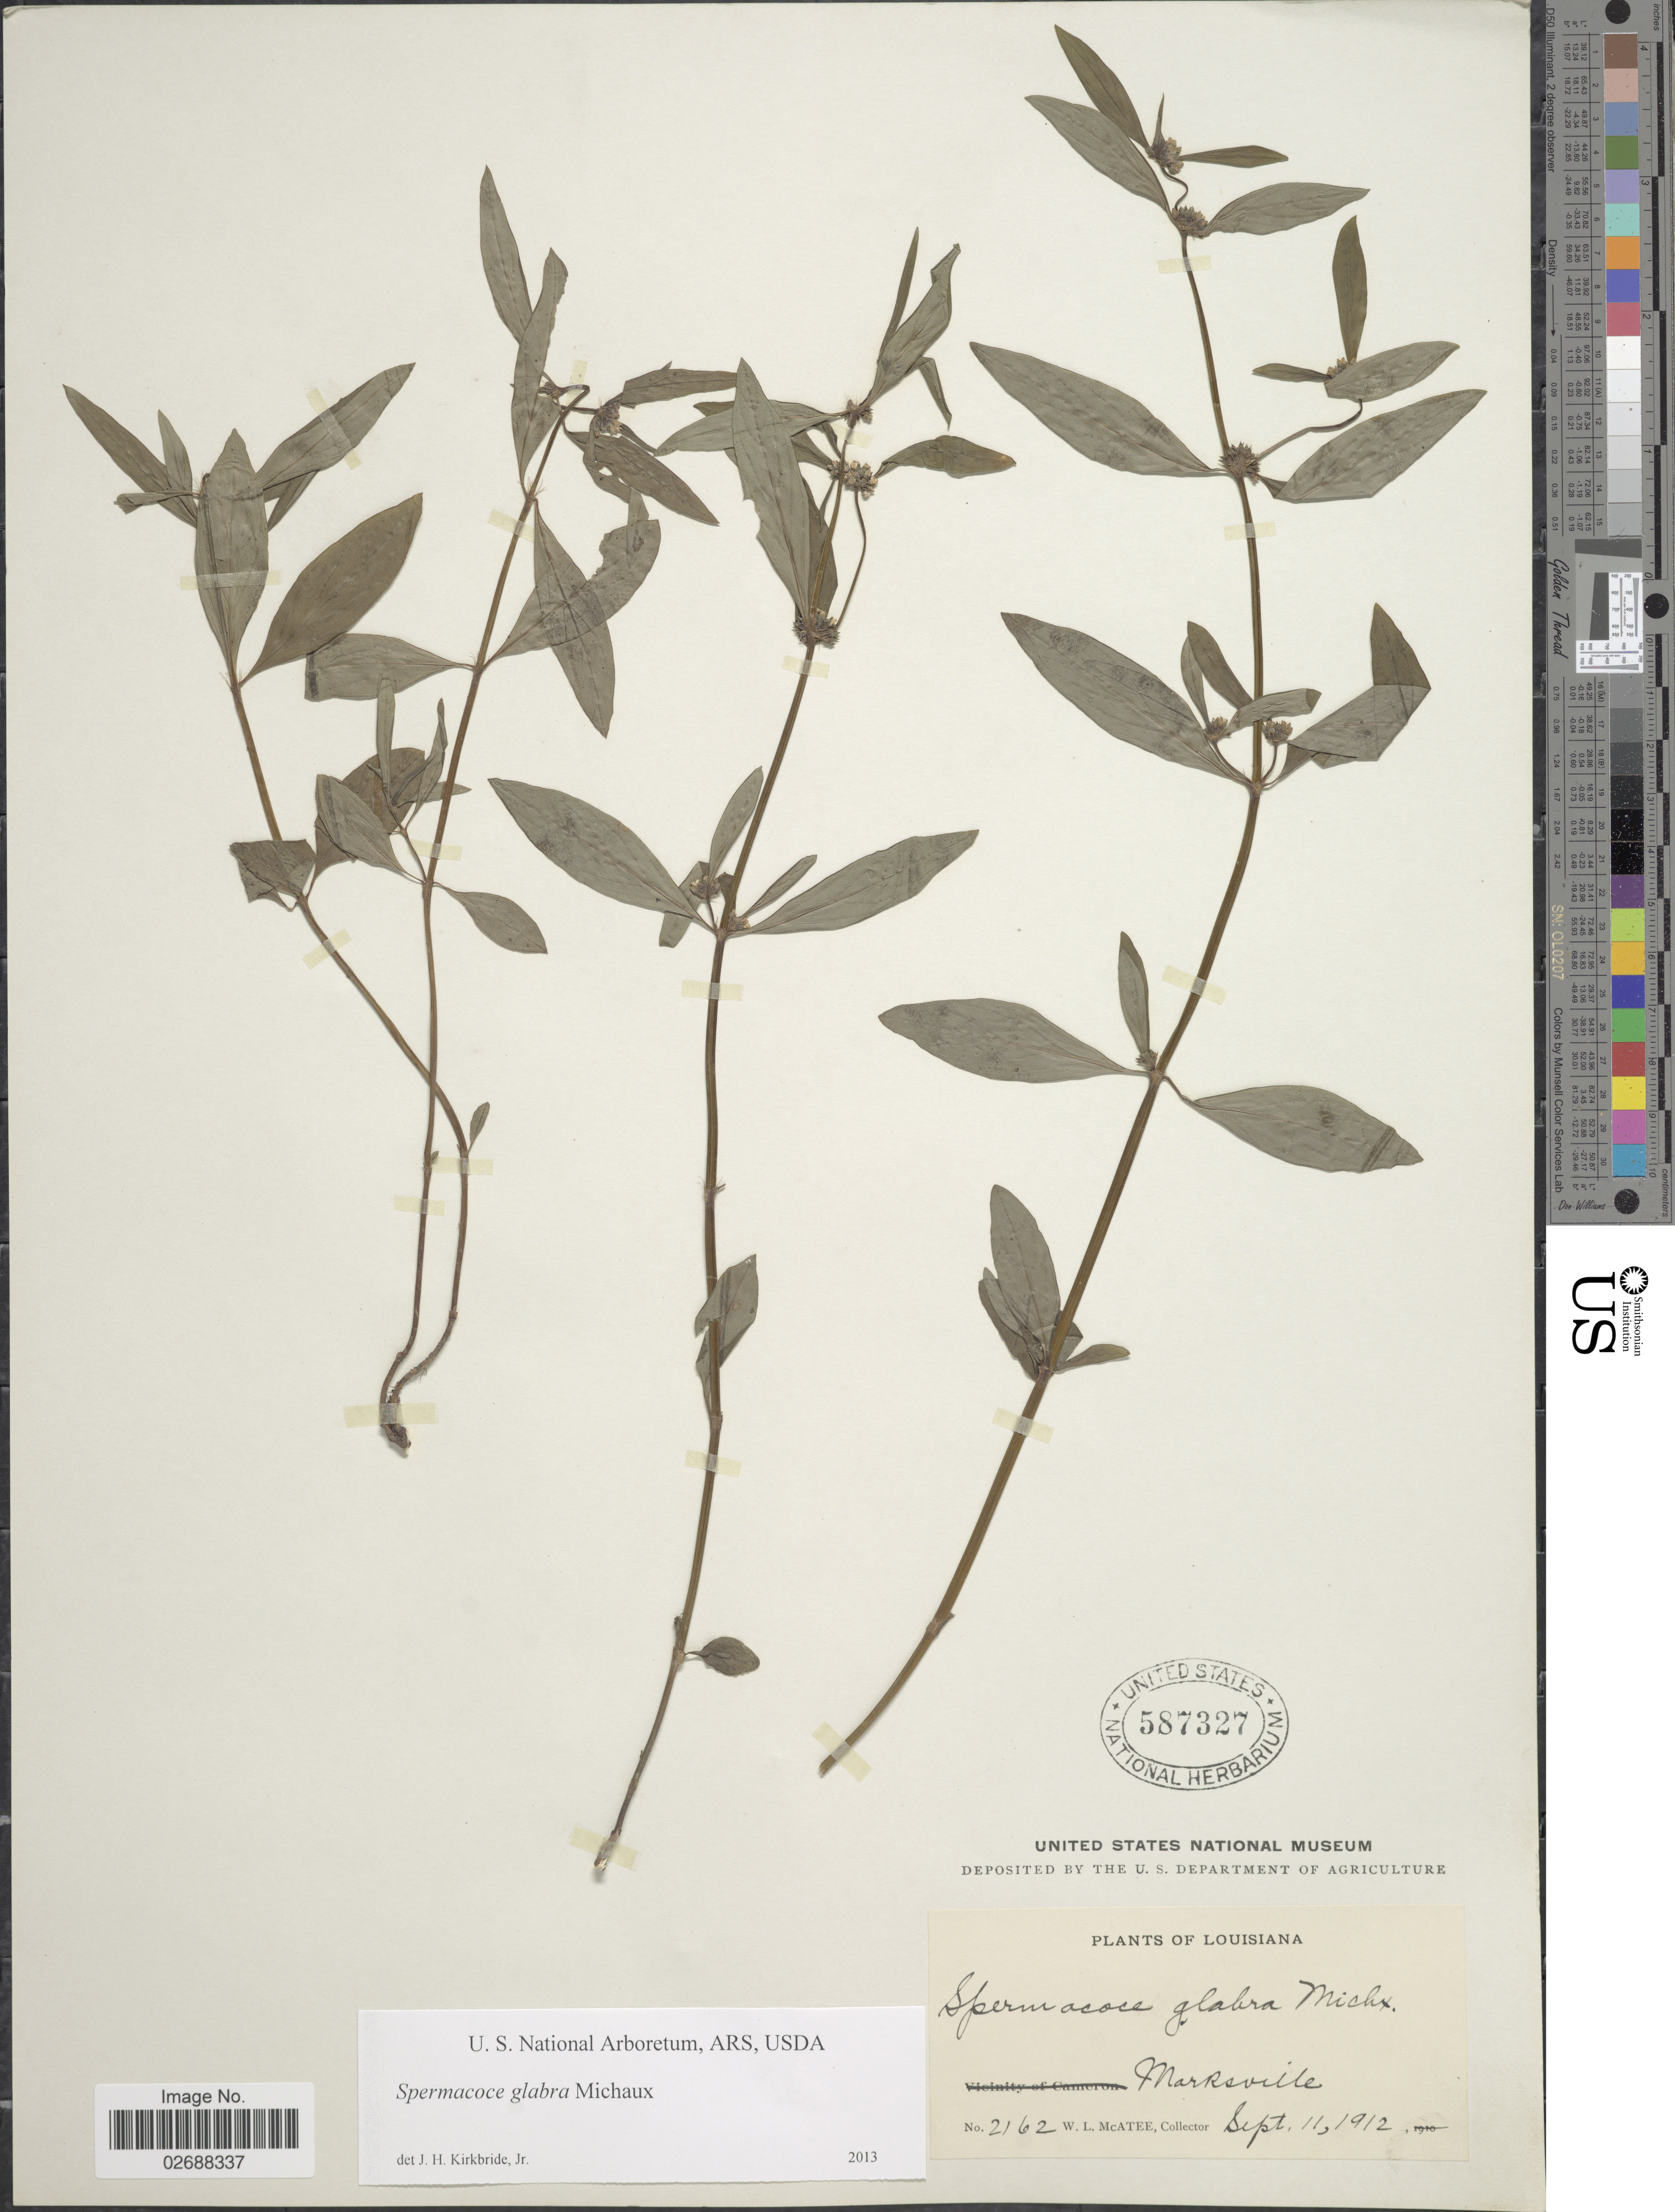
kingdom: Plantae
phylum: Tracheophyta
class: Magnoliopsida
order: Gentianales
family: Rubiaceae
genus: Spermacoce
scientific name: Spermacoce glabra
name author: Michx.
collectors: W. McAtee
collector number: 2162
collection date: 1912-09-11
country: United States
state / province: Louisiana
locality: Marksville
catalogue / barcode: US 587327